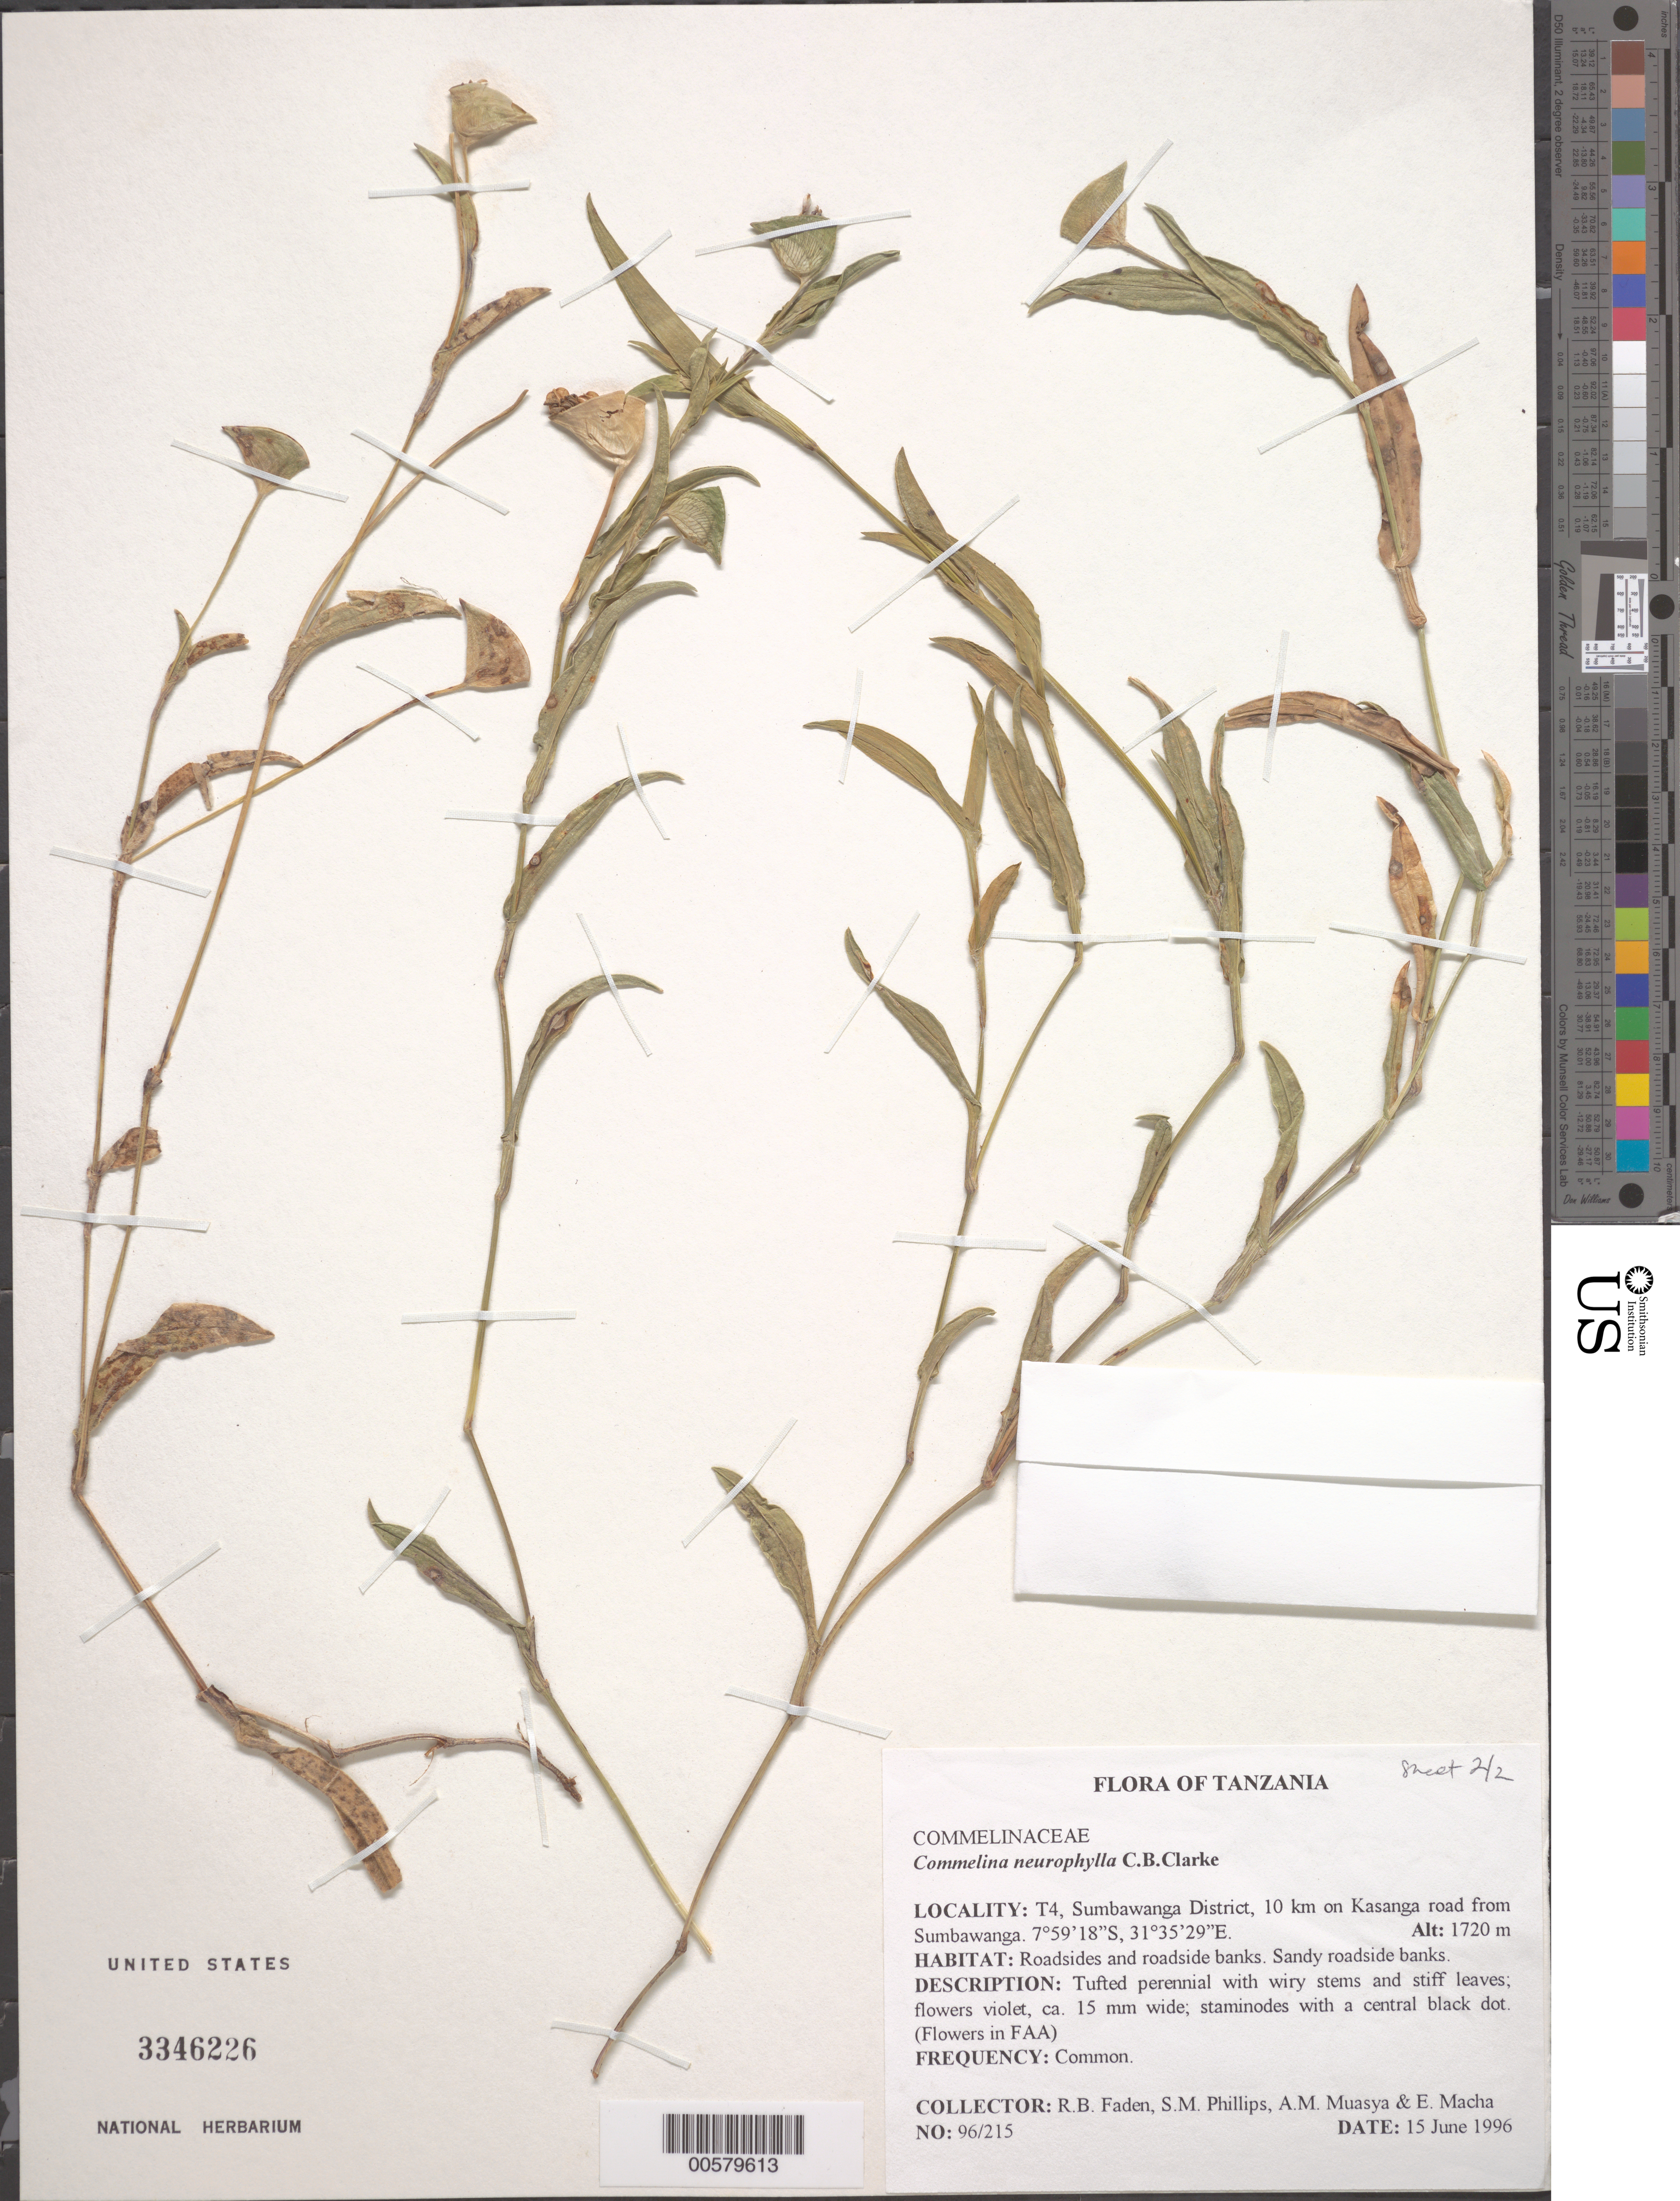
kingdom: Plantae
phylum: Tracheophyta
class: Liliopsida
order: Commelinales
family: Commelinaceae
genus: Commelina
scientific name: Commelina neurophylla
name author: C.B. Clarke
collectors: R. B. Faden, S. M. Phillips, A. Muasya & E. Macha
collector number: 96/215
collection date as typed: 15 Jun 1996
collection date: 1996-06-15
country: Tanzania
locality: T4, sumbawanga dist., kasanga-sombawanga road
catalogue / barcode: US 3346226